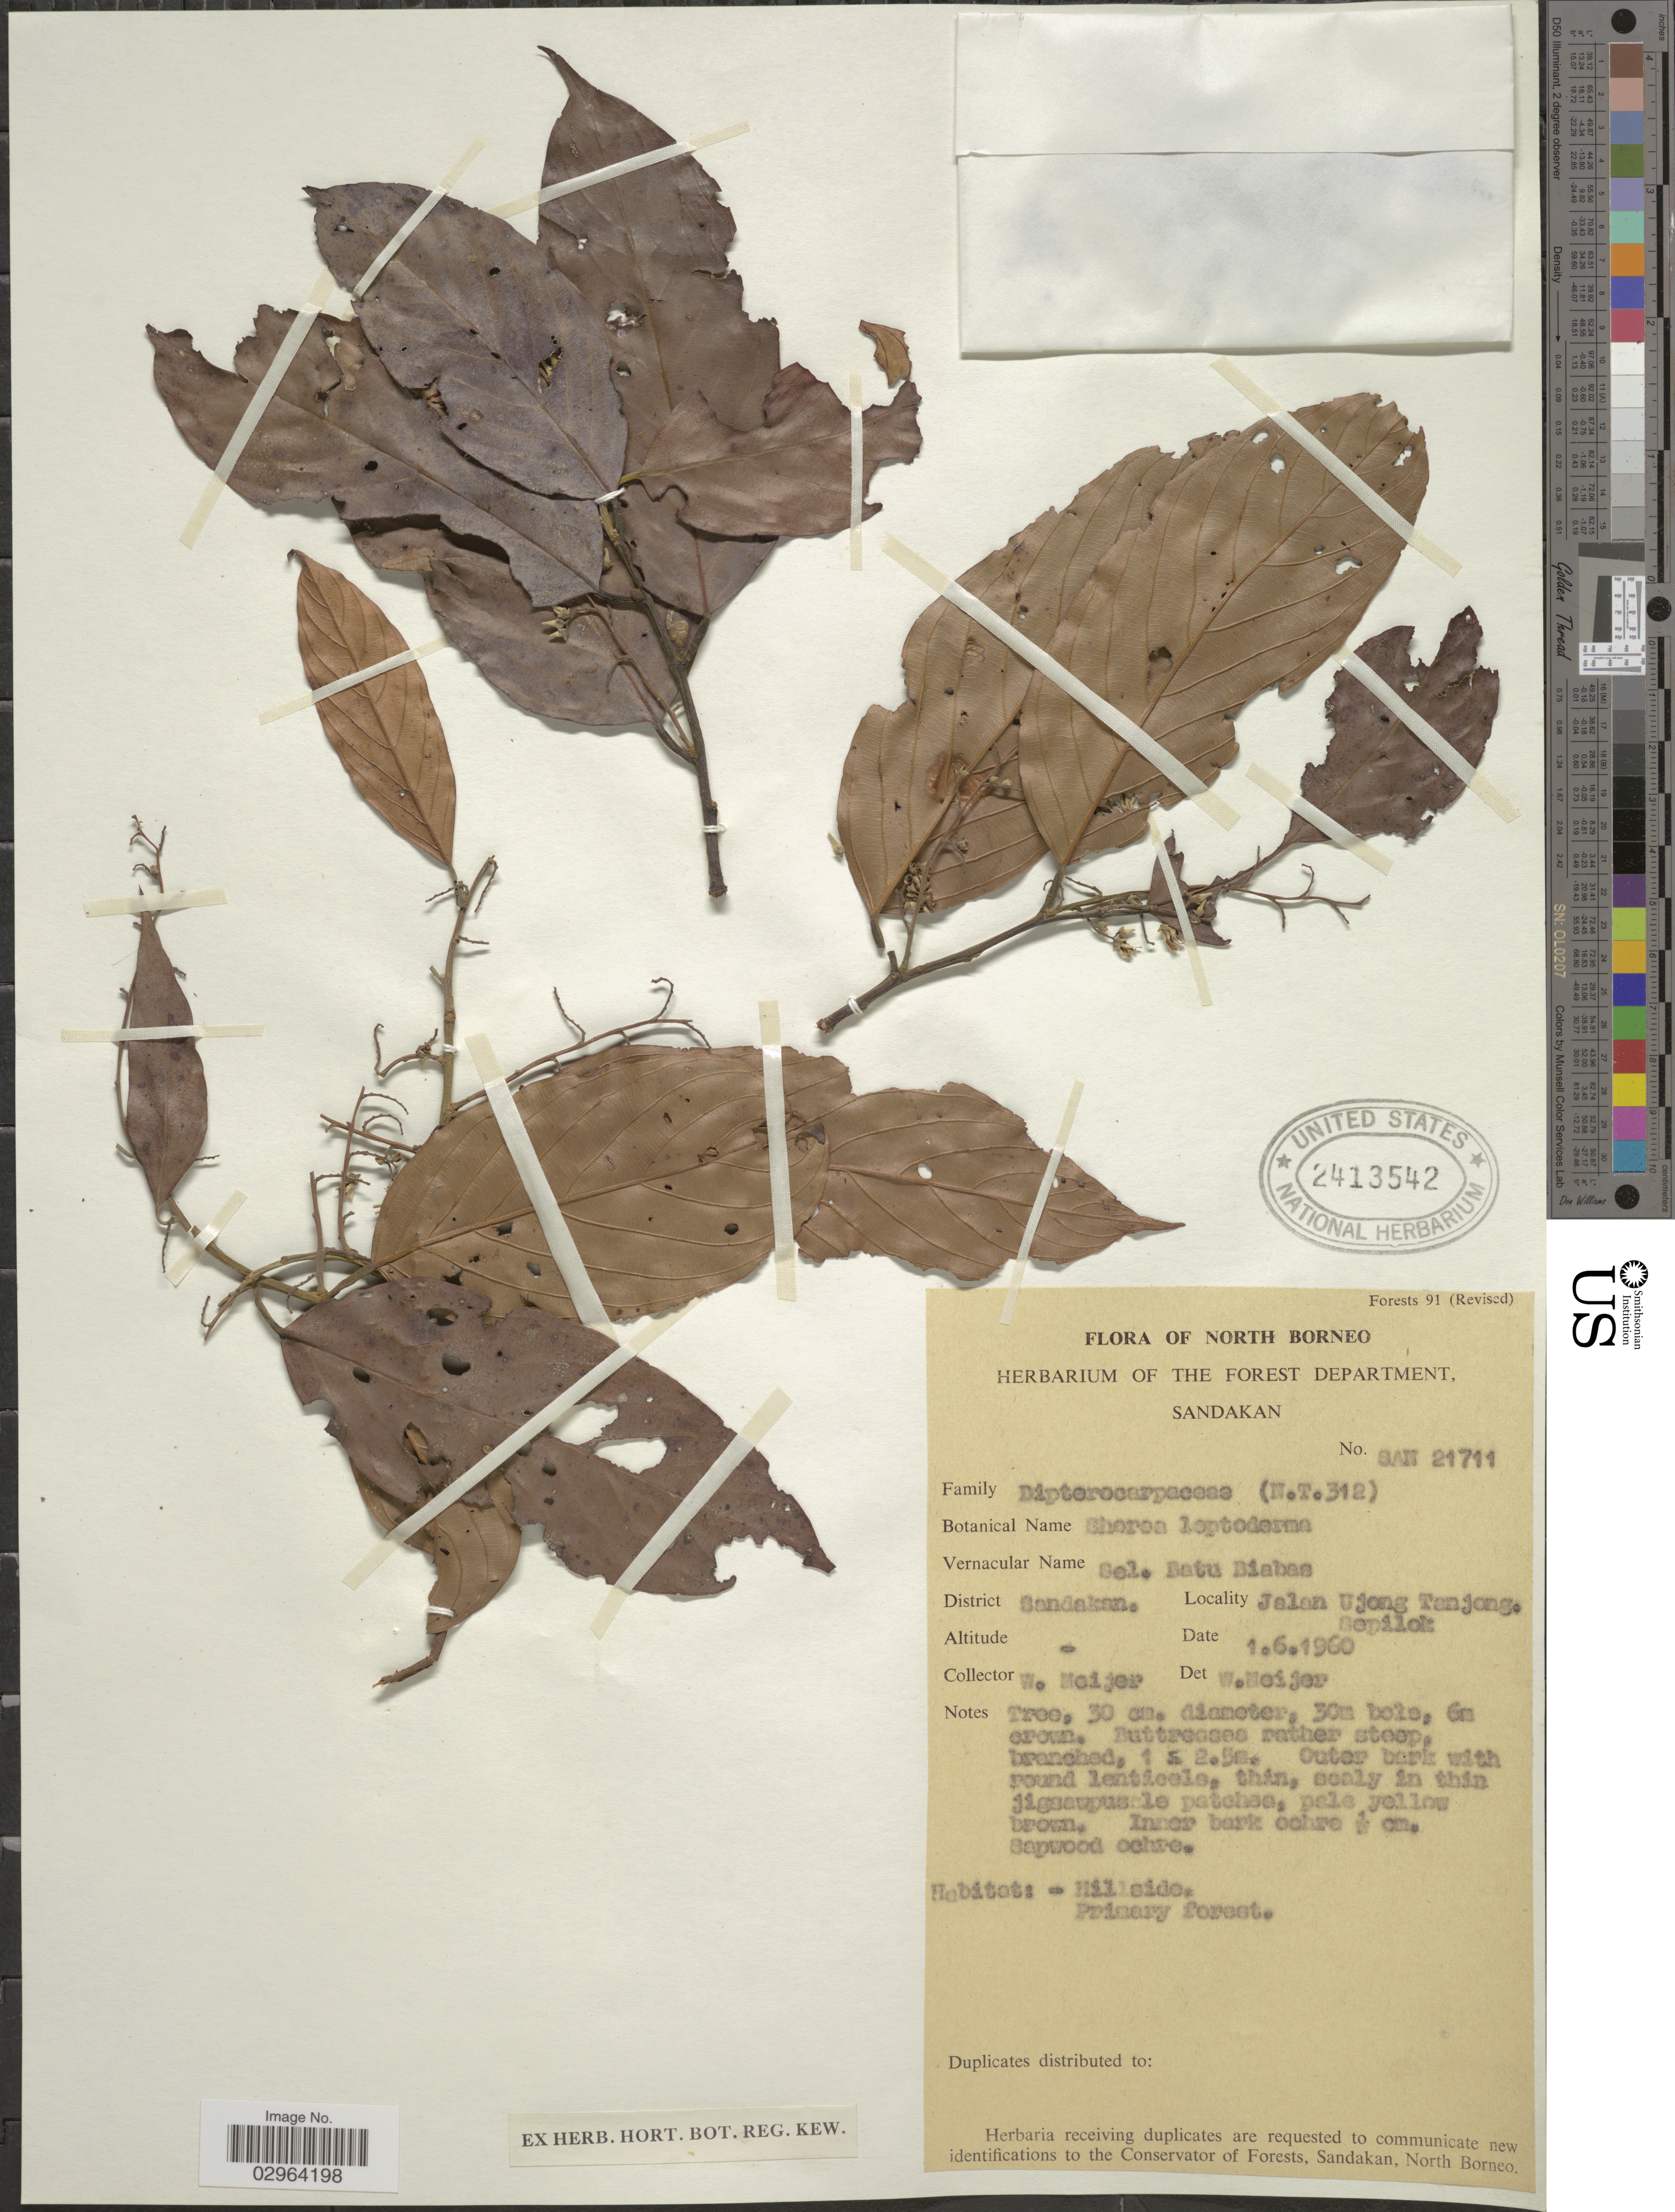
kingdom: Plantae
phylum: Tracheophyta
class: Magnoliopsida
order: Malvales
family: Dipterocarpaceae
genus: Shorea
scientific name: Shorea leptoderma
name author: Meijer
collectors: W. Meijer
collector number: SAN 21711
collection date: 1960-06-01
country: Malaysia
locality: North Borneo. District Sandakan. Jalan Ujong Tanjong, Sepilok.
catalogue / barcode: US 2413542